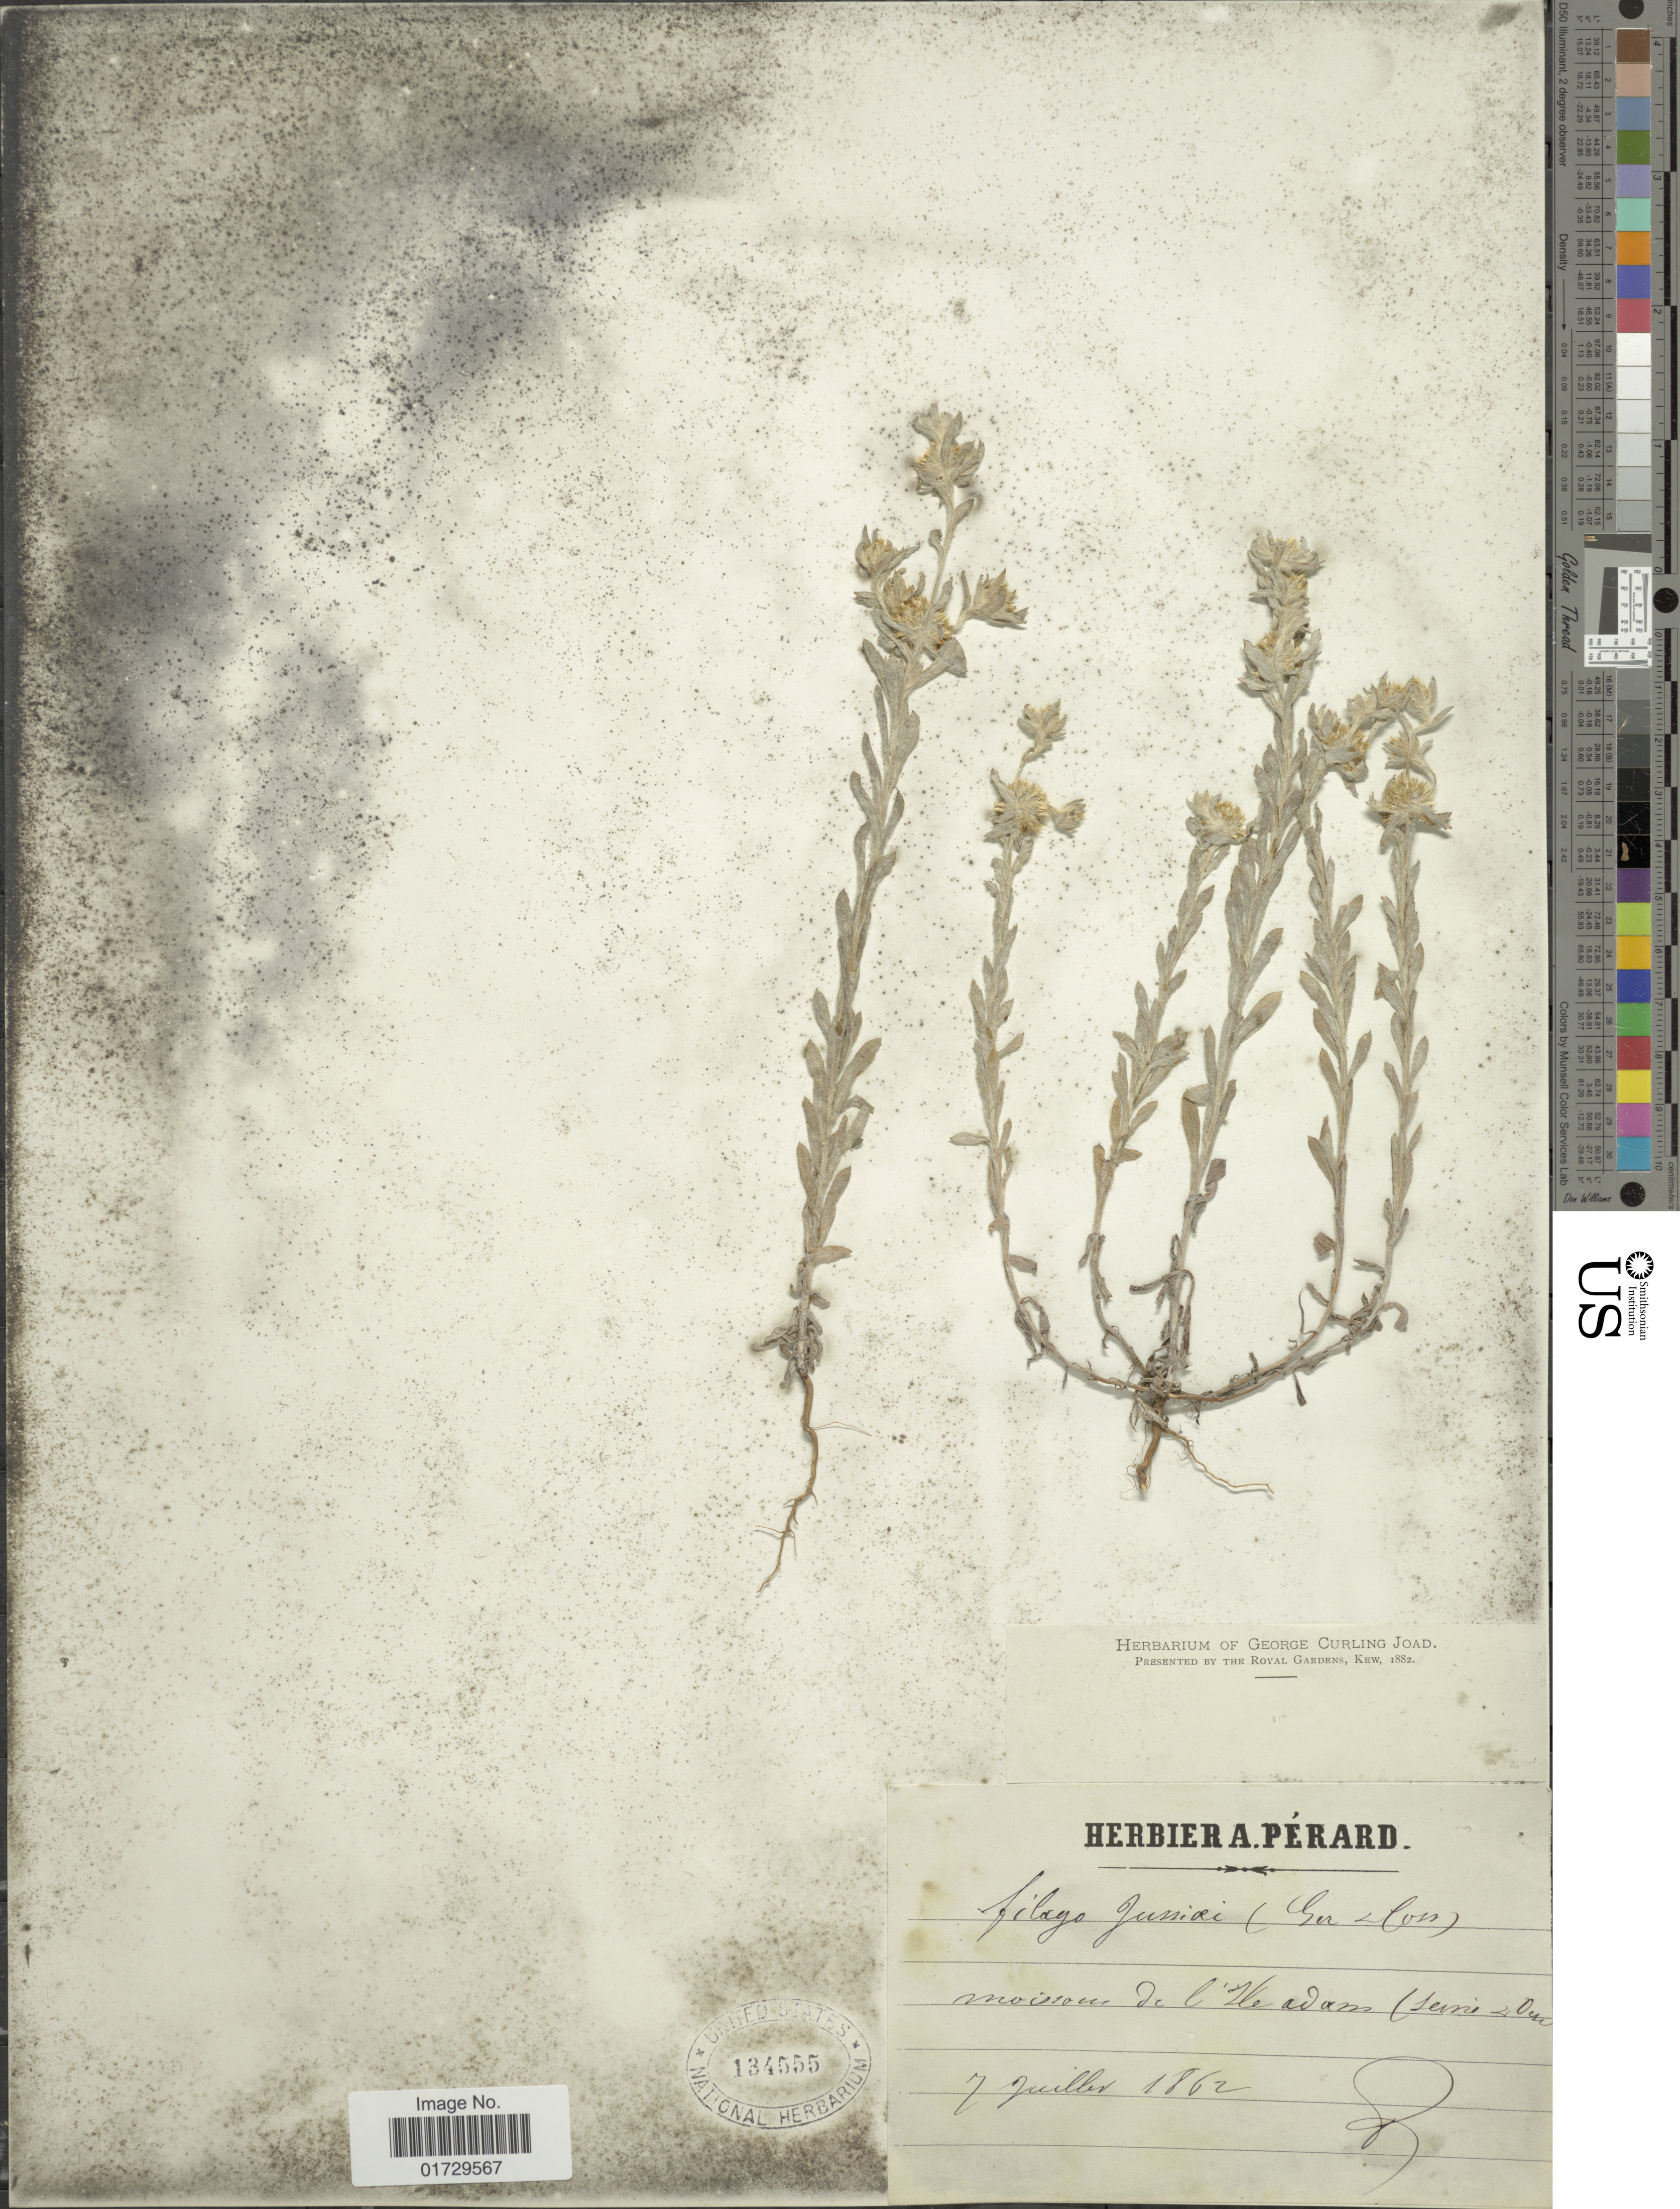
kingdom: Plantae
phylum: Tracheophyta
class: Magnoliopsida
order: Asterales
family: Asteraceae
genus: Filago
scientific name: Filago jussiaei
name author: Coss. & Germ.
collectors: A. Perard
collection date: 1862-07-07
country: France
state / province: Île-de-France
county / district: Val d'Oise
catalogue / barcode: US 134555